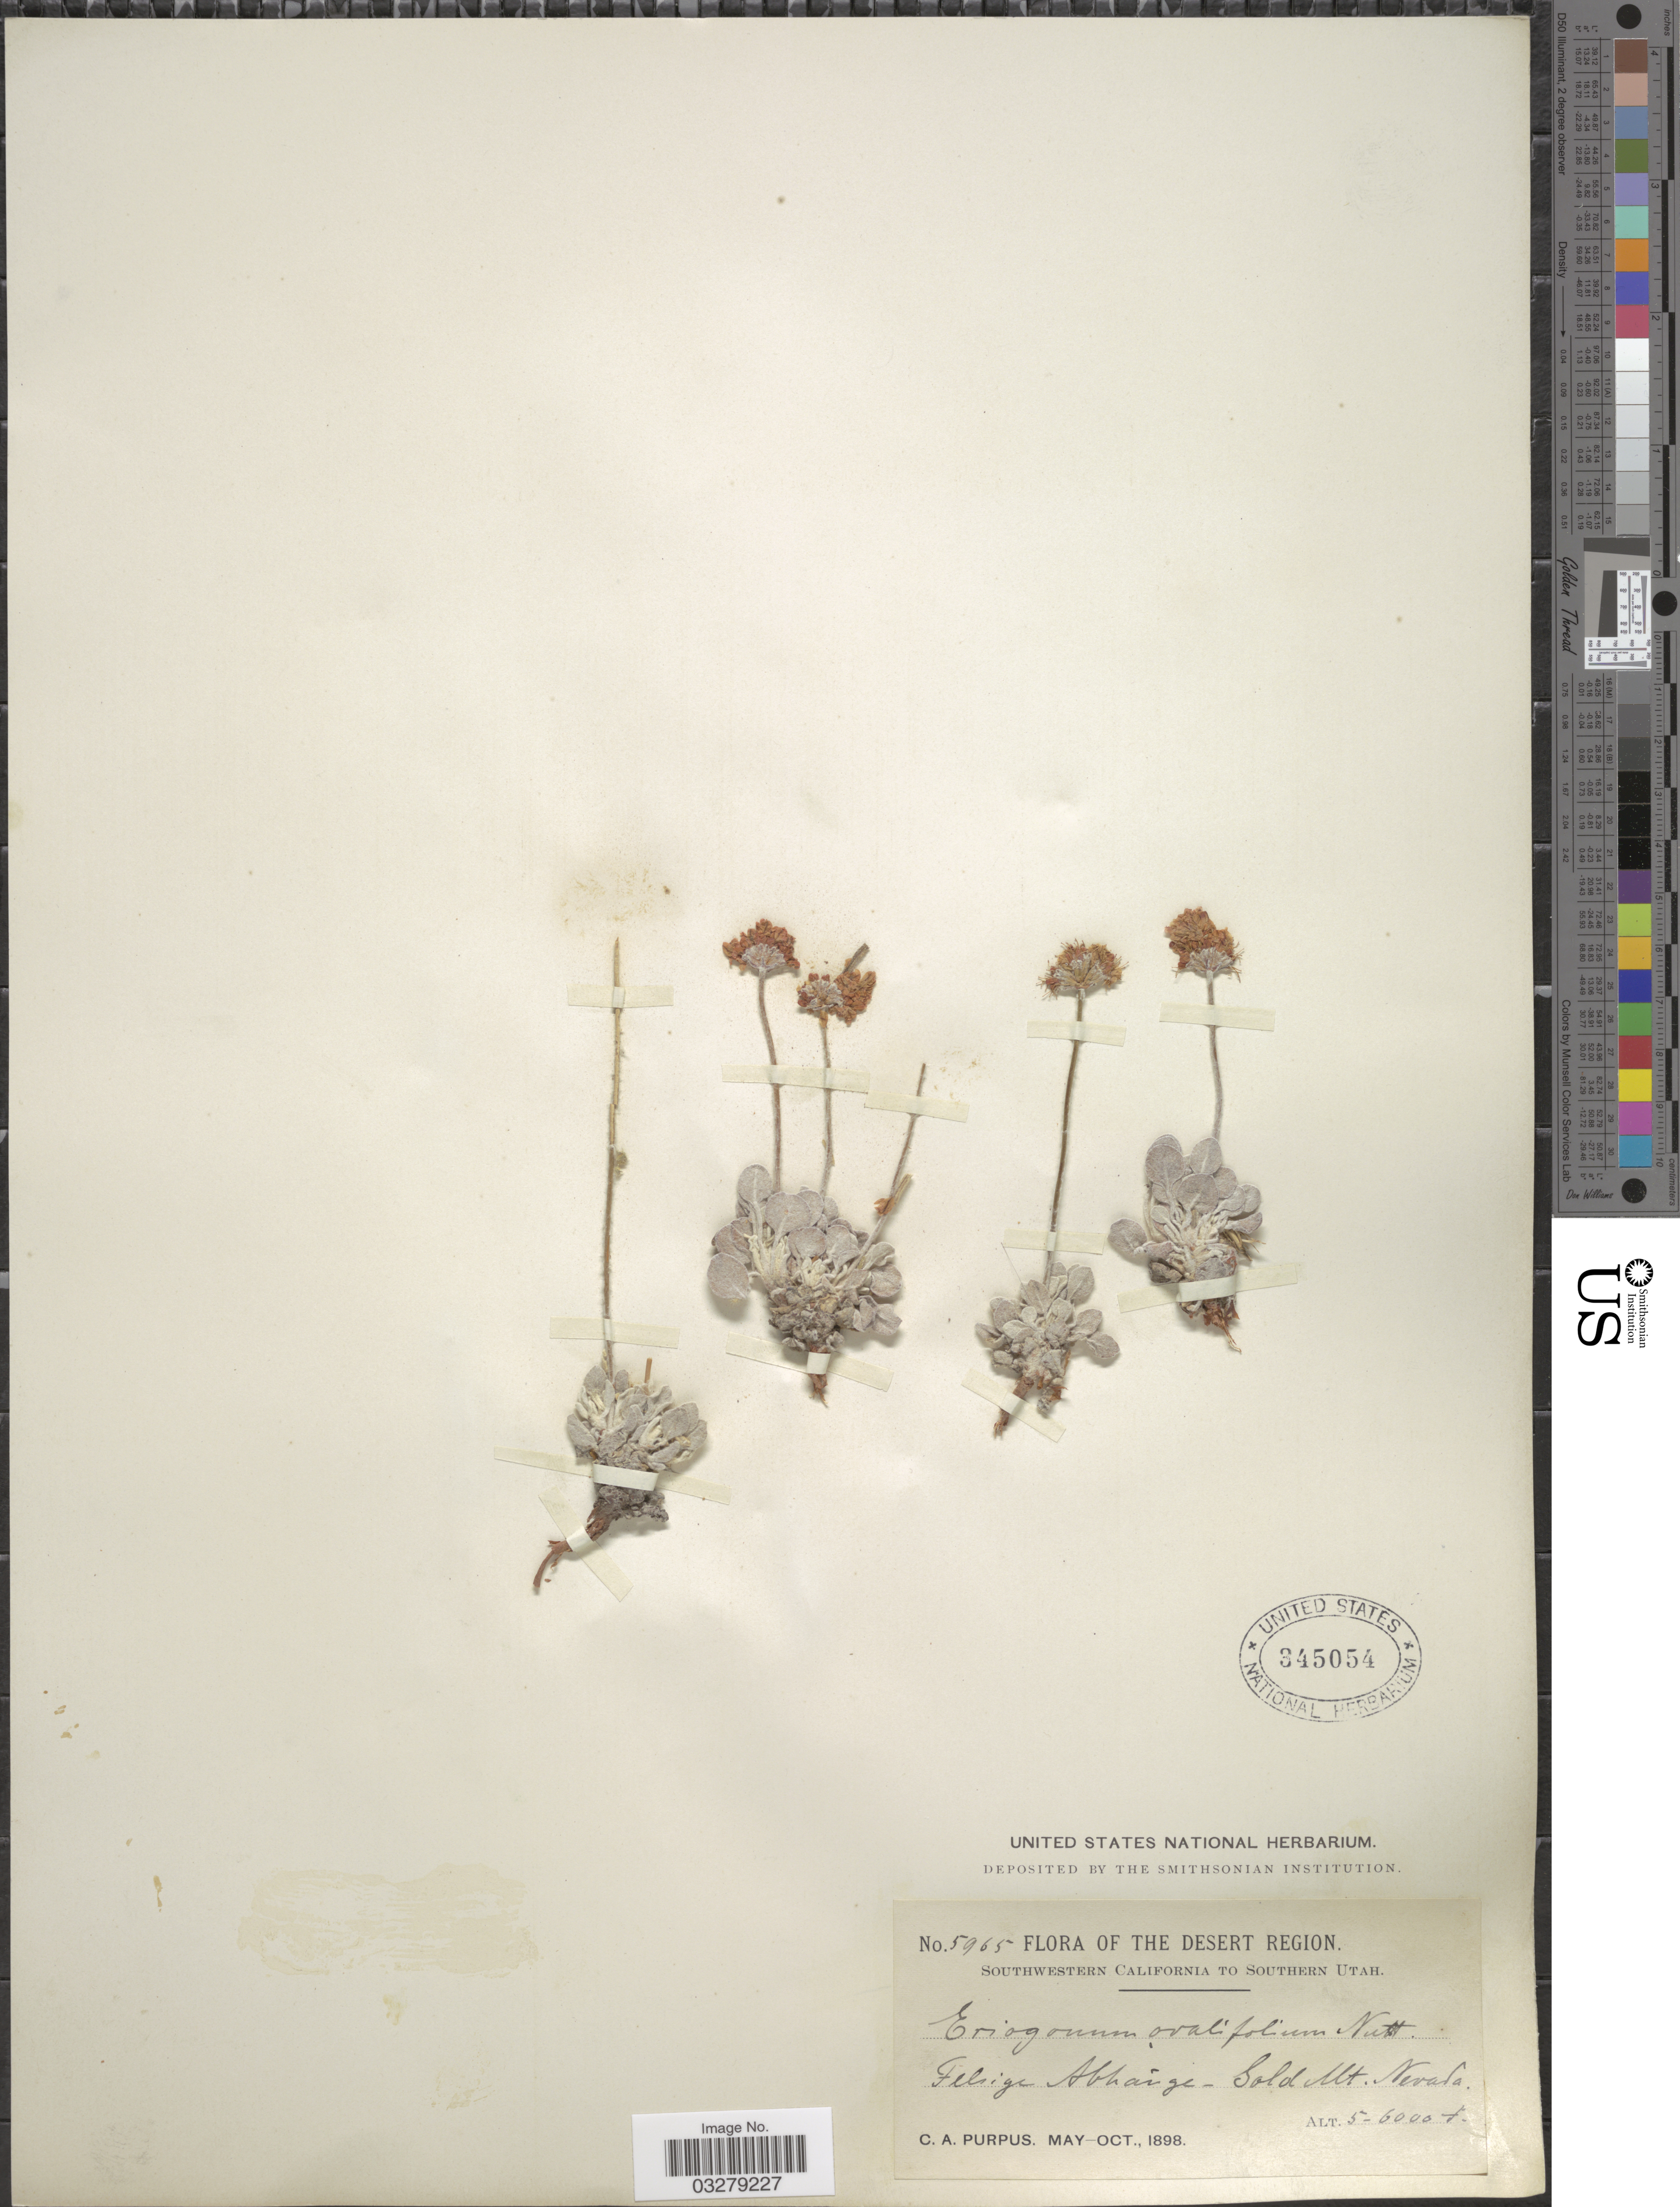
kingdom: Plantae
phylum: Tracheophyta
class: Magnoliopsida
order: Caryophyllales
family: Polygonaceae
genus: Eriogonum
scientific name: Eriogonum ovalifolium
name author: Nutt.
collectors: C. A. Purpus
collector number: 5965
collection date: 1898-05/1898-10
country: United States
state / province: Nevada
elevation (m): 1524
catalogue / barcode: US 345054